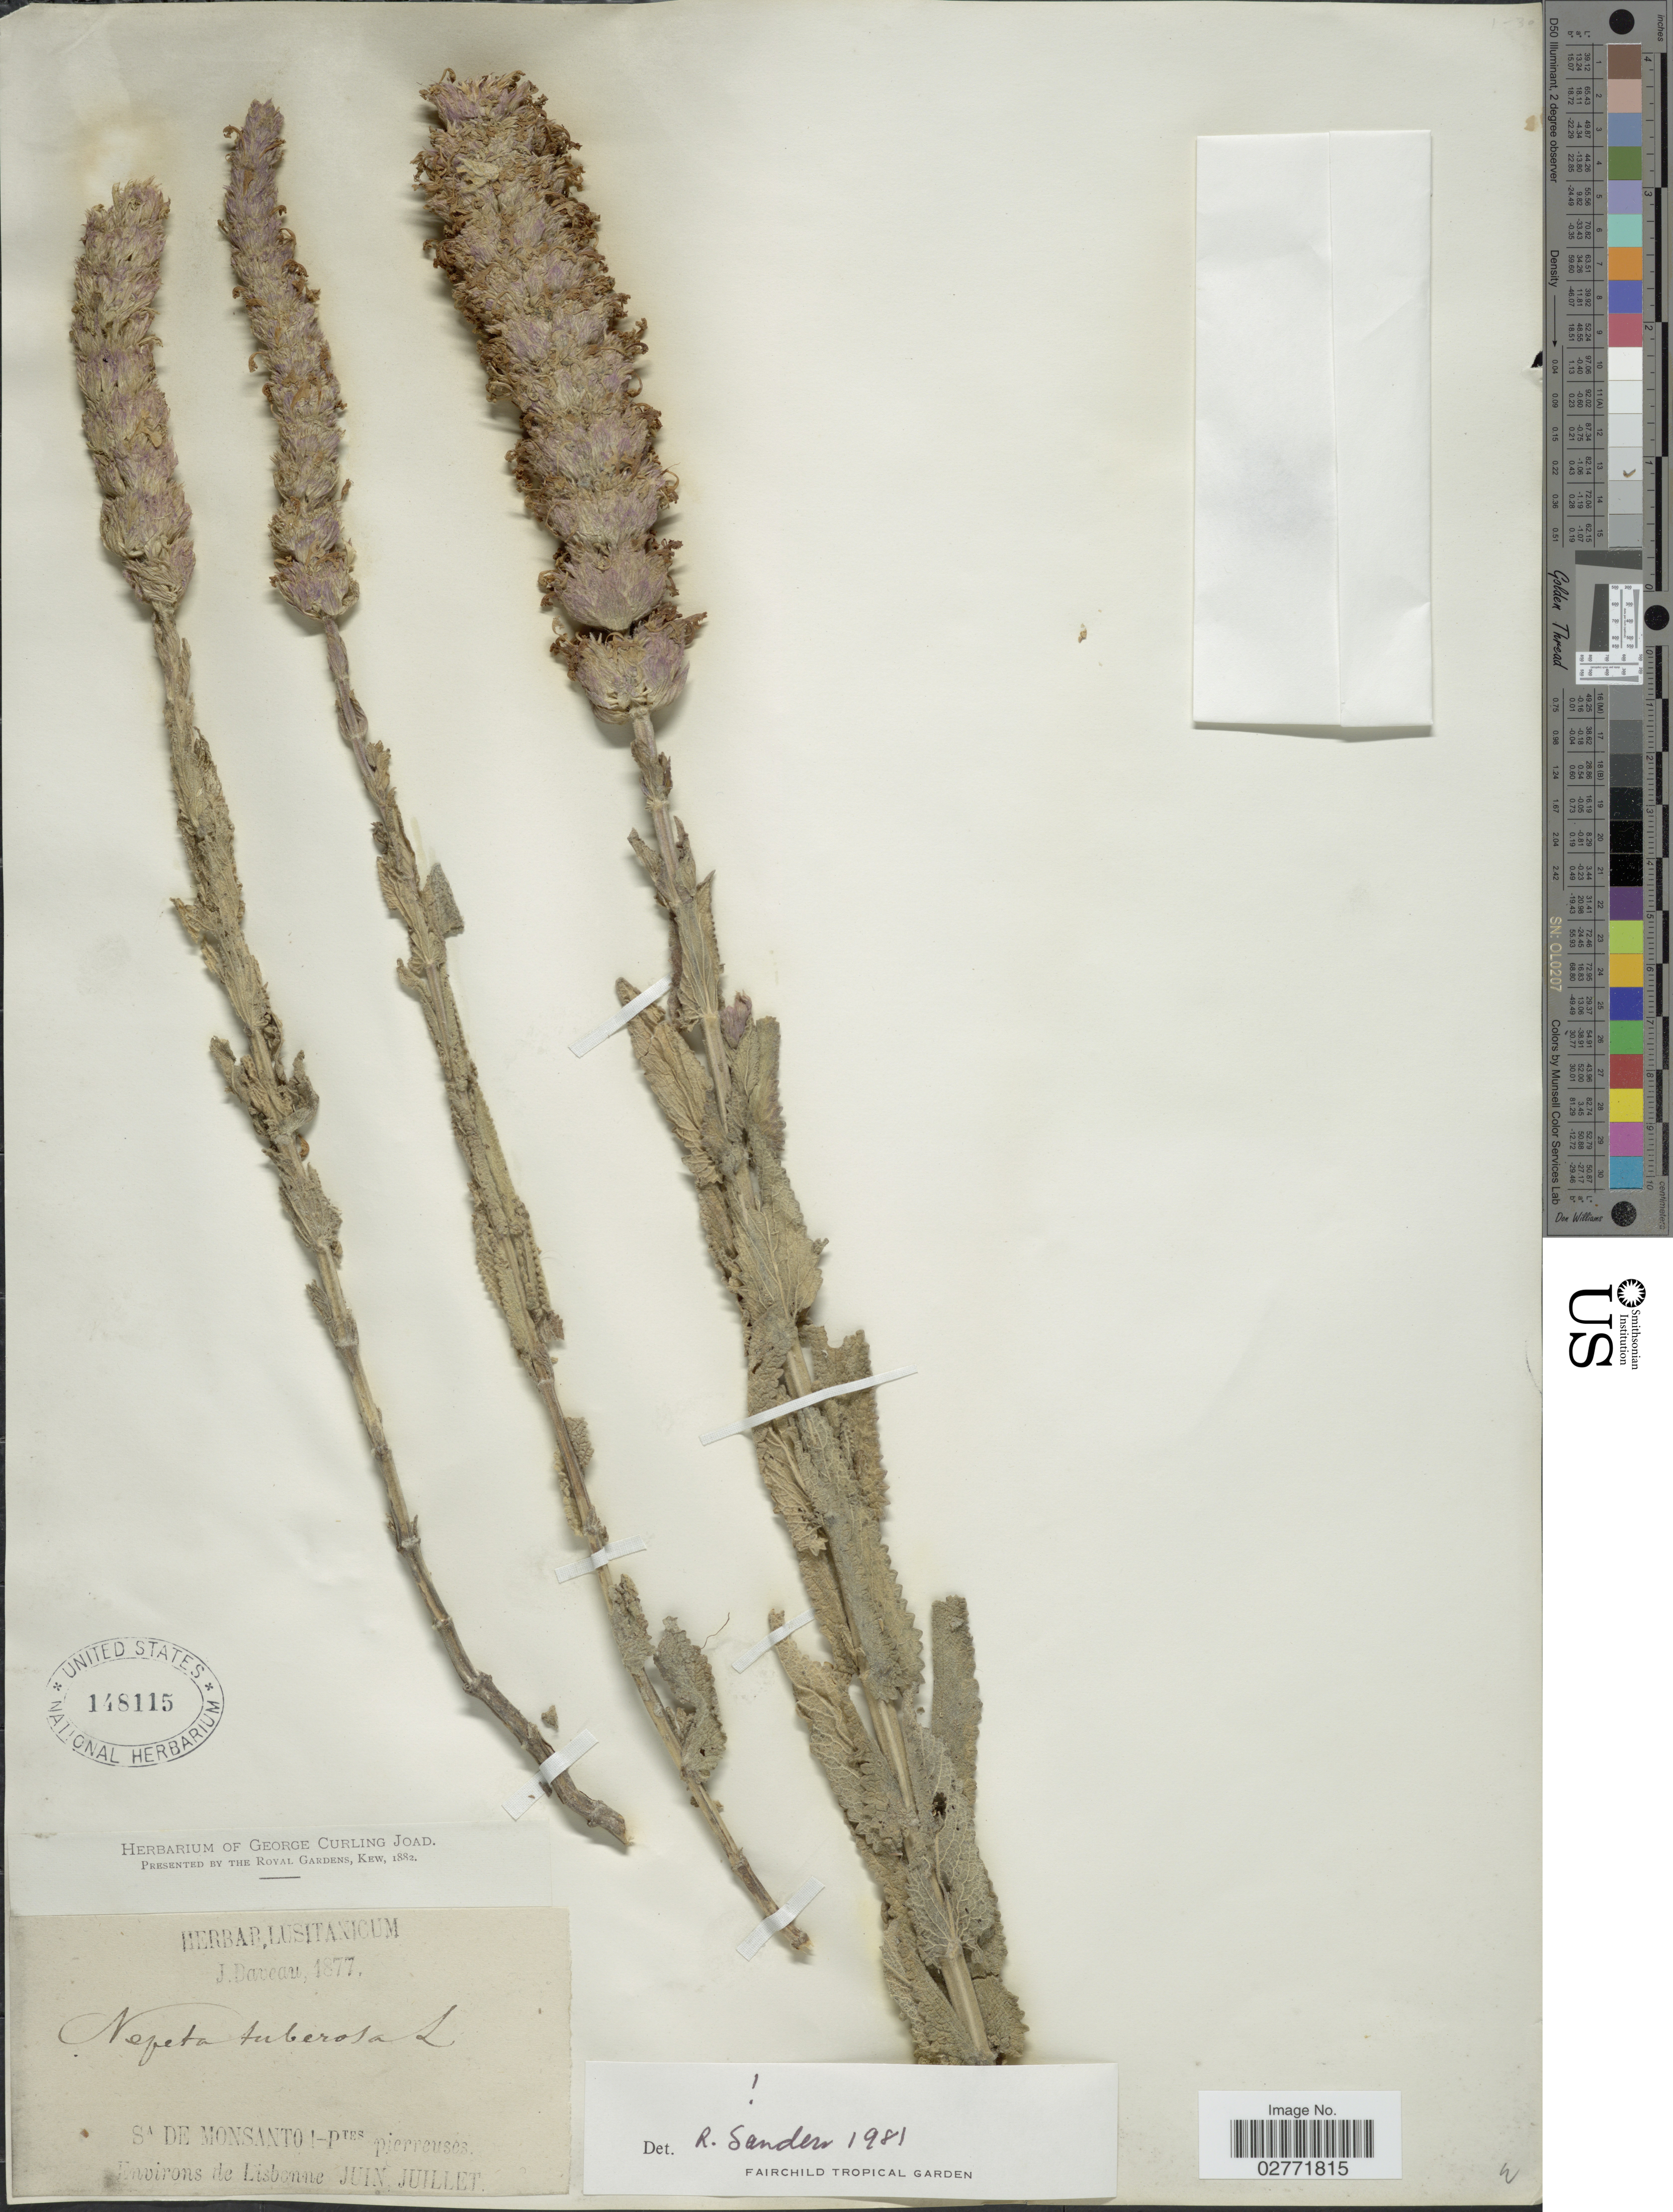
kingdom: Plantae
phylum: Tracheophyta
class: Magnoliopsida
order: Lamiales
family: Lamiaceae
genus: Nepeta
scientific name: Nepeta tuberosa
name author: L.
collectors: J. Daveau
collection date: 1877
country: Portugal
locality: Sa. de Monsanto I [interpreted] - Ptes. pierreuses. Environs de Lisbonne.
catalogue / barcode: US 148115